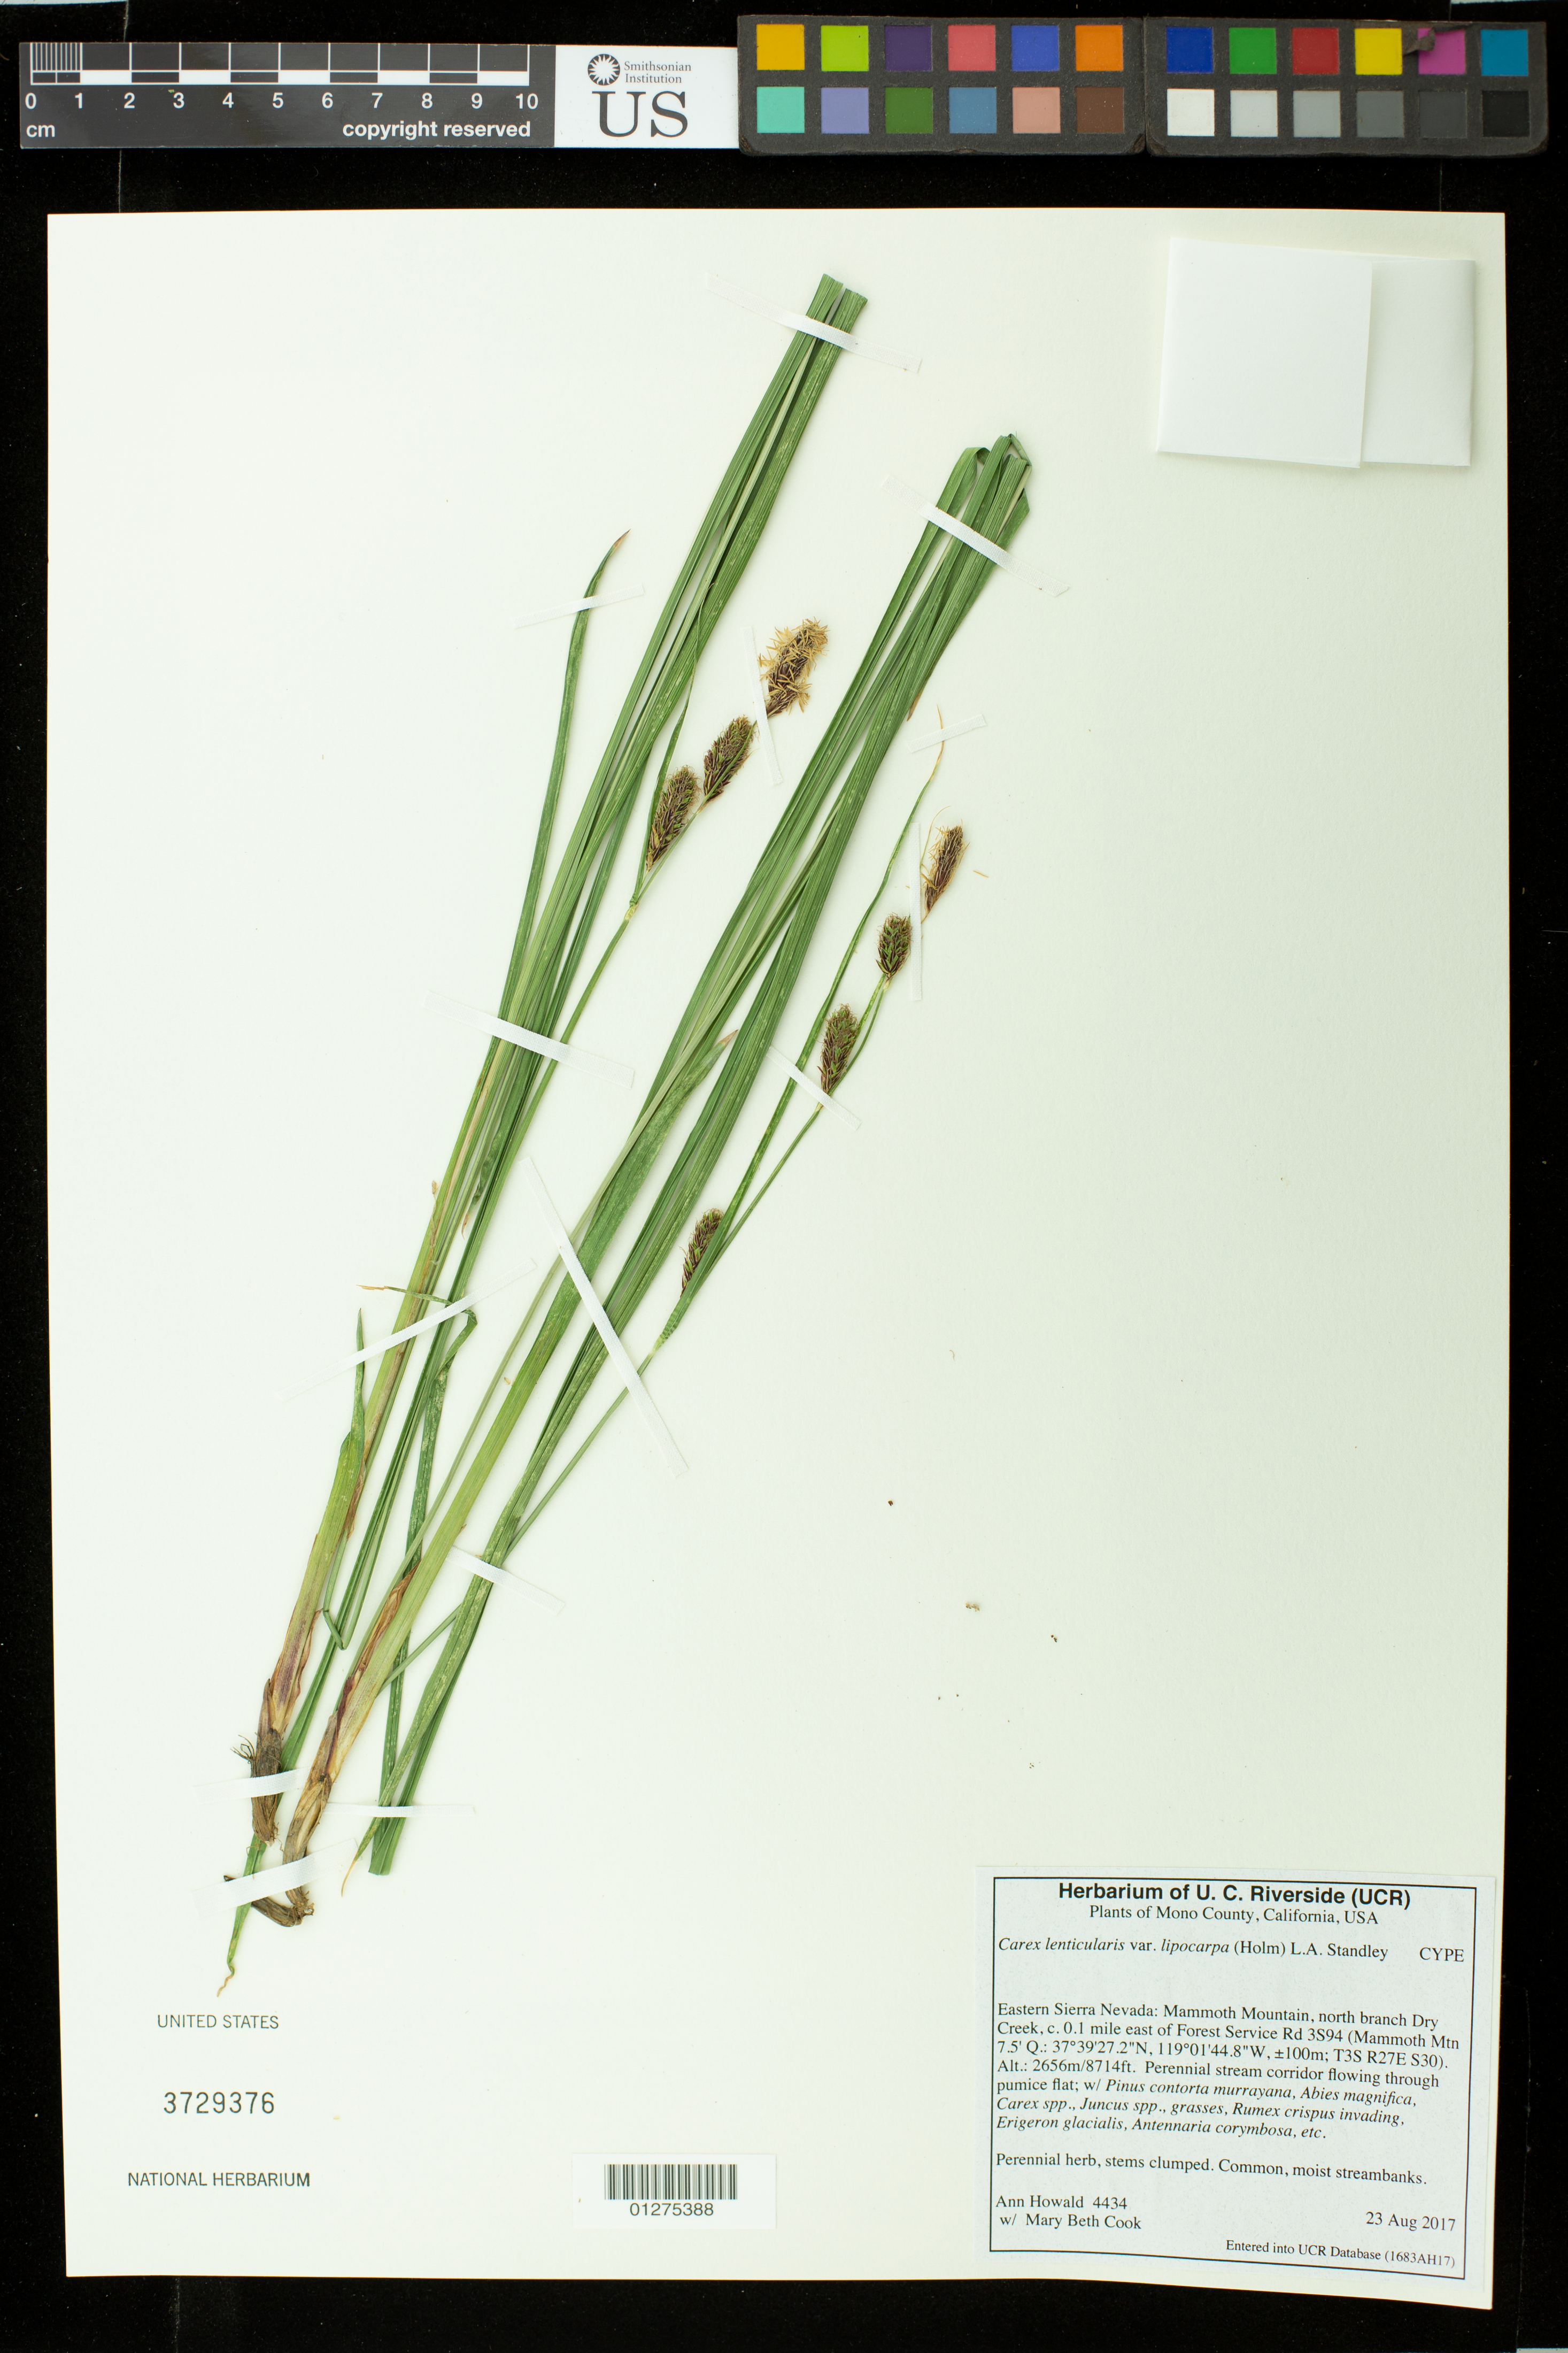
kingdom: Plantae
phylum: Tracheophyta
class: Liliopsida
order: Poales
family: Cyperaceae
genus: Carex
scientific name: Carex kelloggii var. kelloggii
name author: W. Boott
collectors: A. Howald & M. Cook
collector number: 4434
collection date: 2017-08-23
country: United States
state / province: California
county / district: Mono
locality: Eastern Sierra Nevada: Mammoth Mountain, north branch Dry Creek, c. 0.1 mile east of Forest Service Rd 3S94 (Mammoth Mtn)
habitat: Perennial stream corridor flowingthough pumice flat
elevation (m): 2656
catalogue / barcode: US 3729376